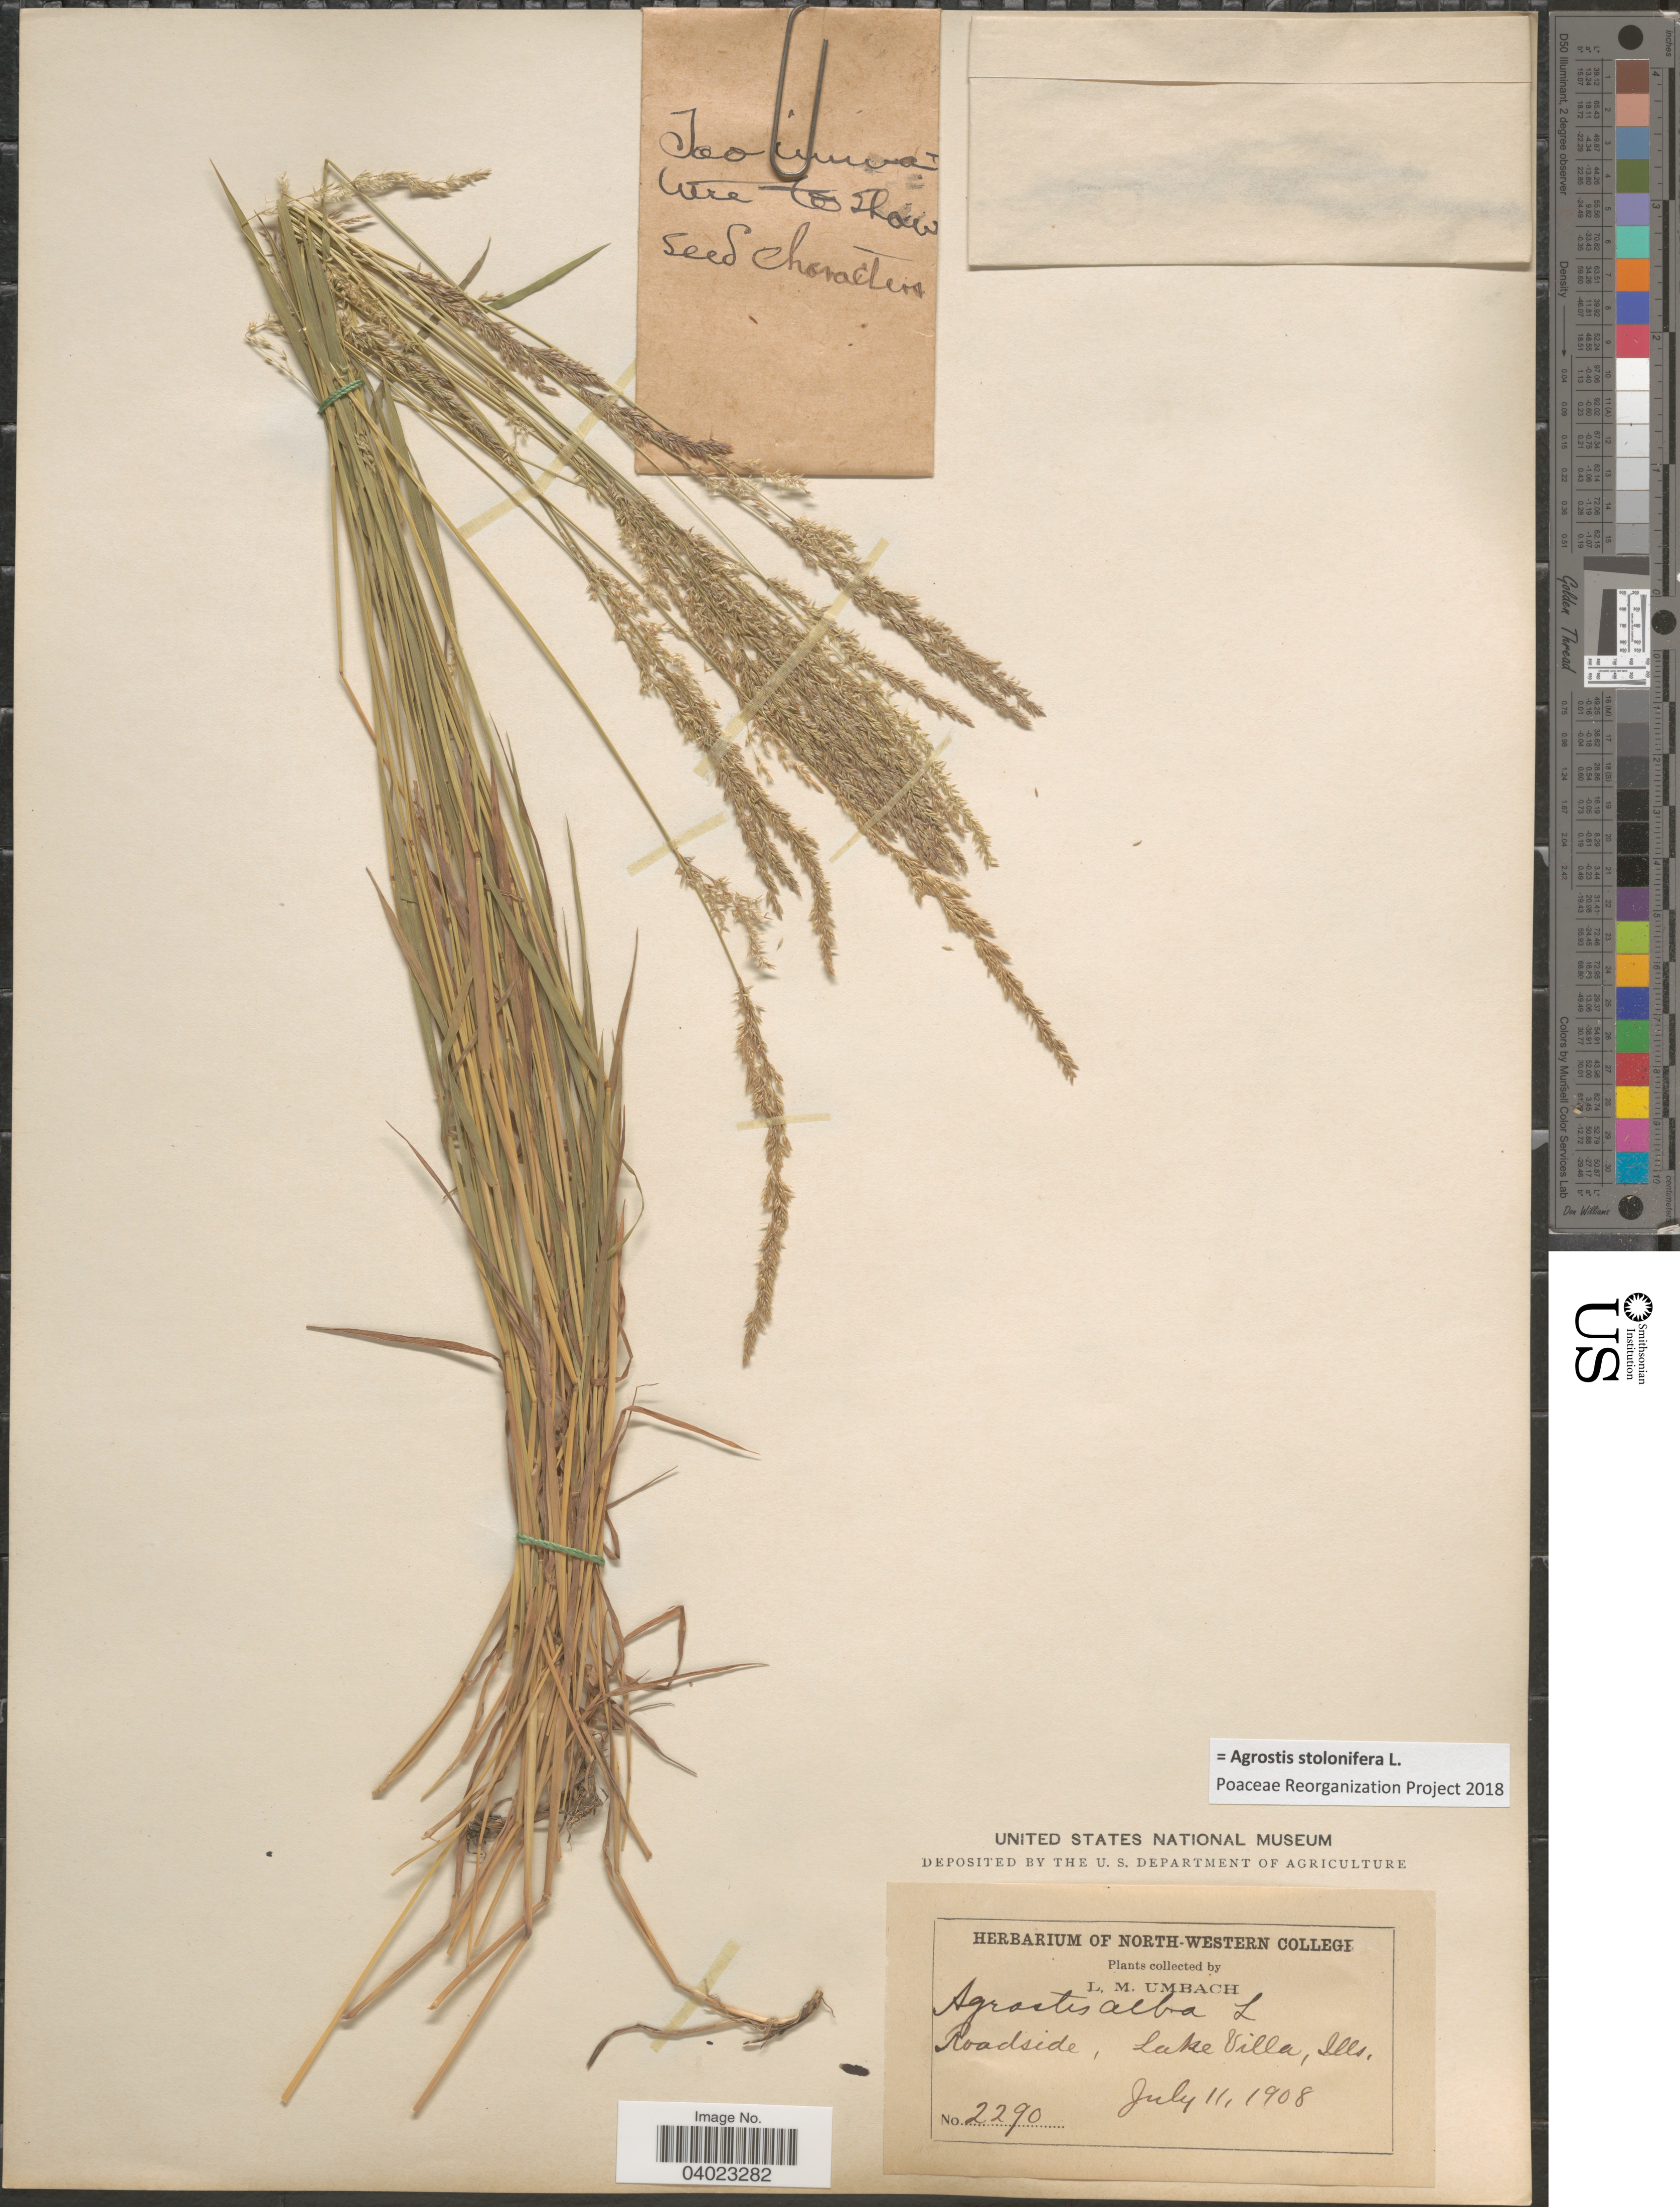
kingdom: Plantae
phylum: Tracheophyta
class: Liliopsida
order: Poales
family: Poaceae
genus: Agrostis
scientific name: Agrostis stolonifera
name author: L.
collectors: L. M. Umbach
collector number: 2290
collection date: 1908-07-11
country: United States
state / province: Illinois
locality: Roadside, Lake Villa.